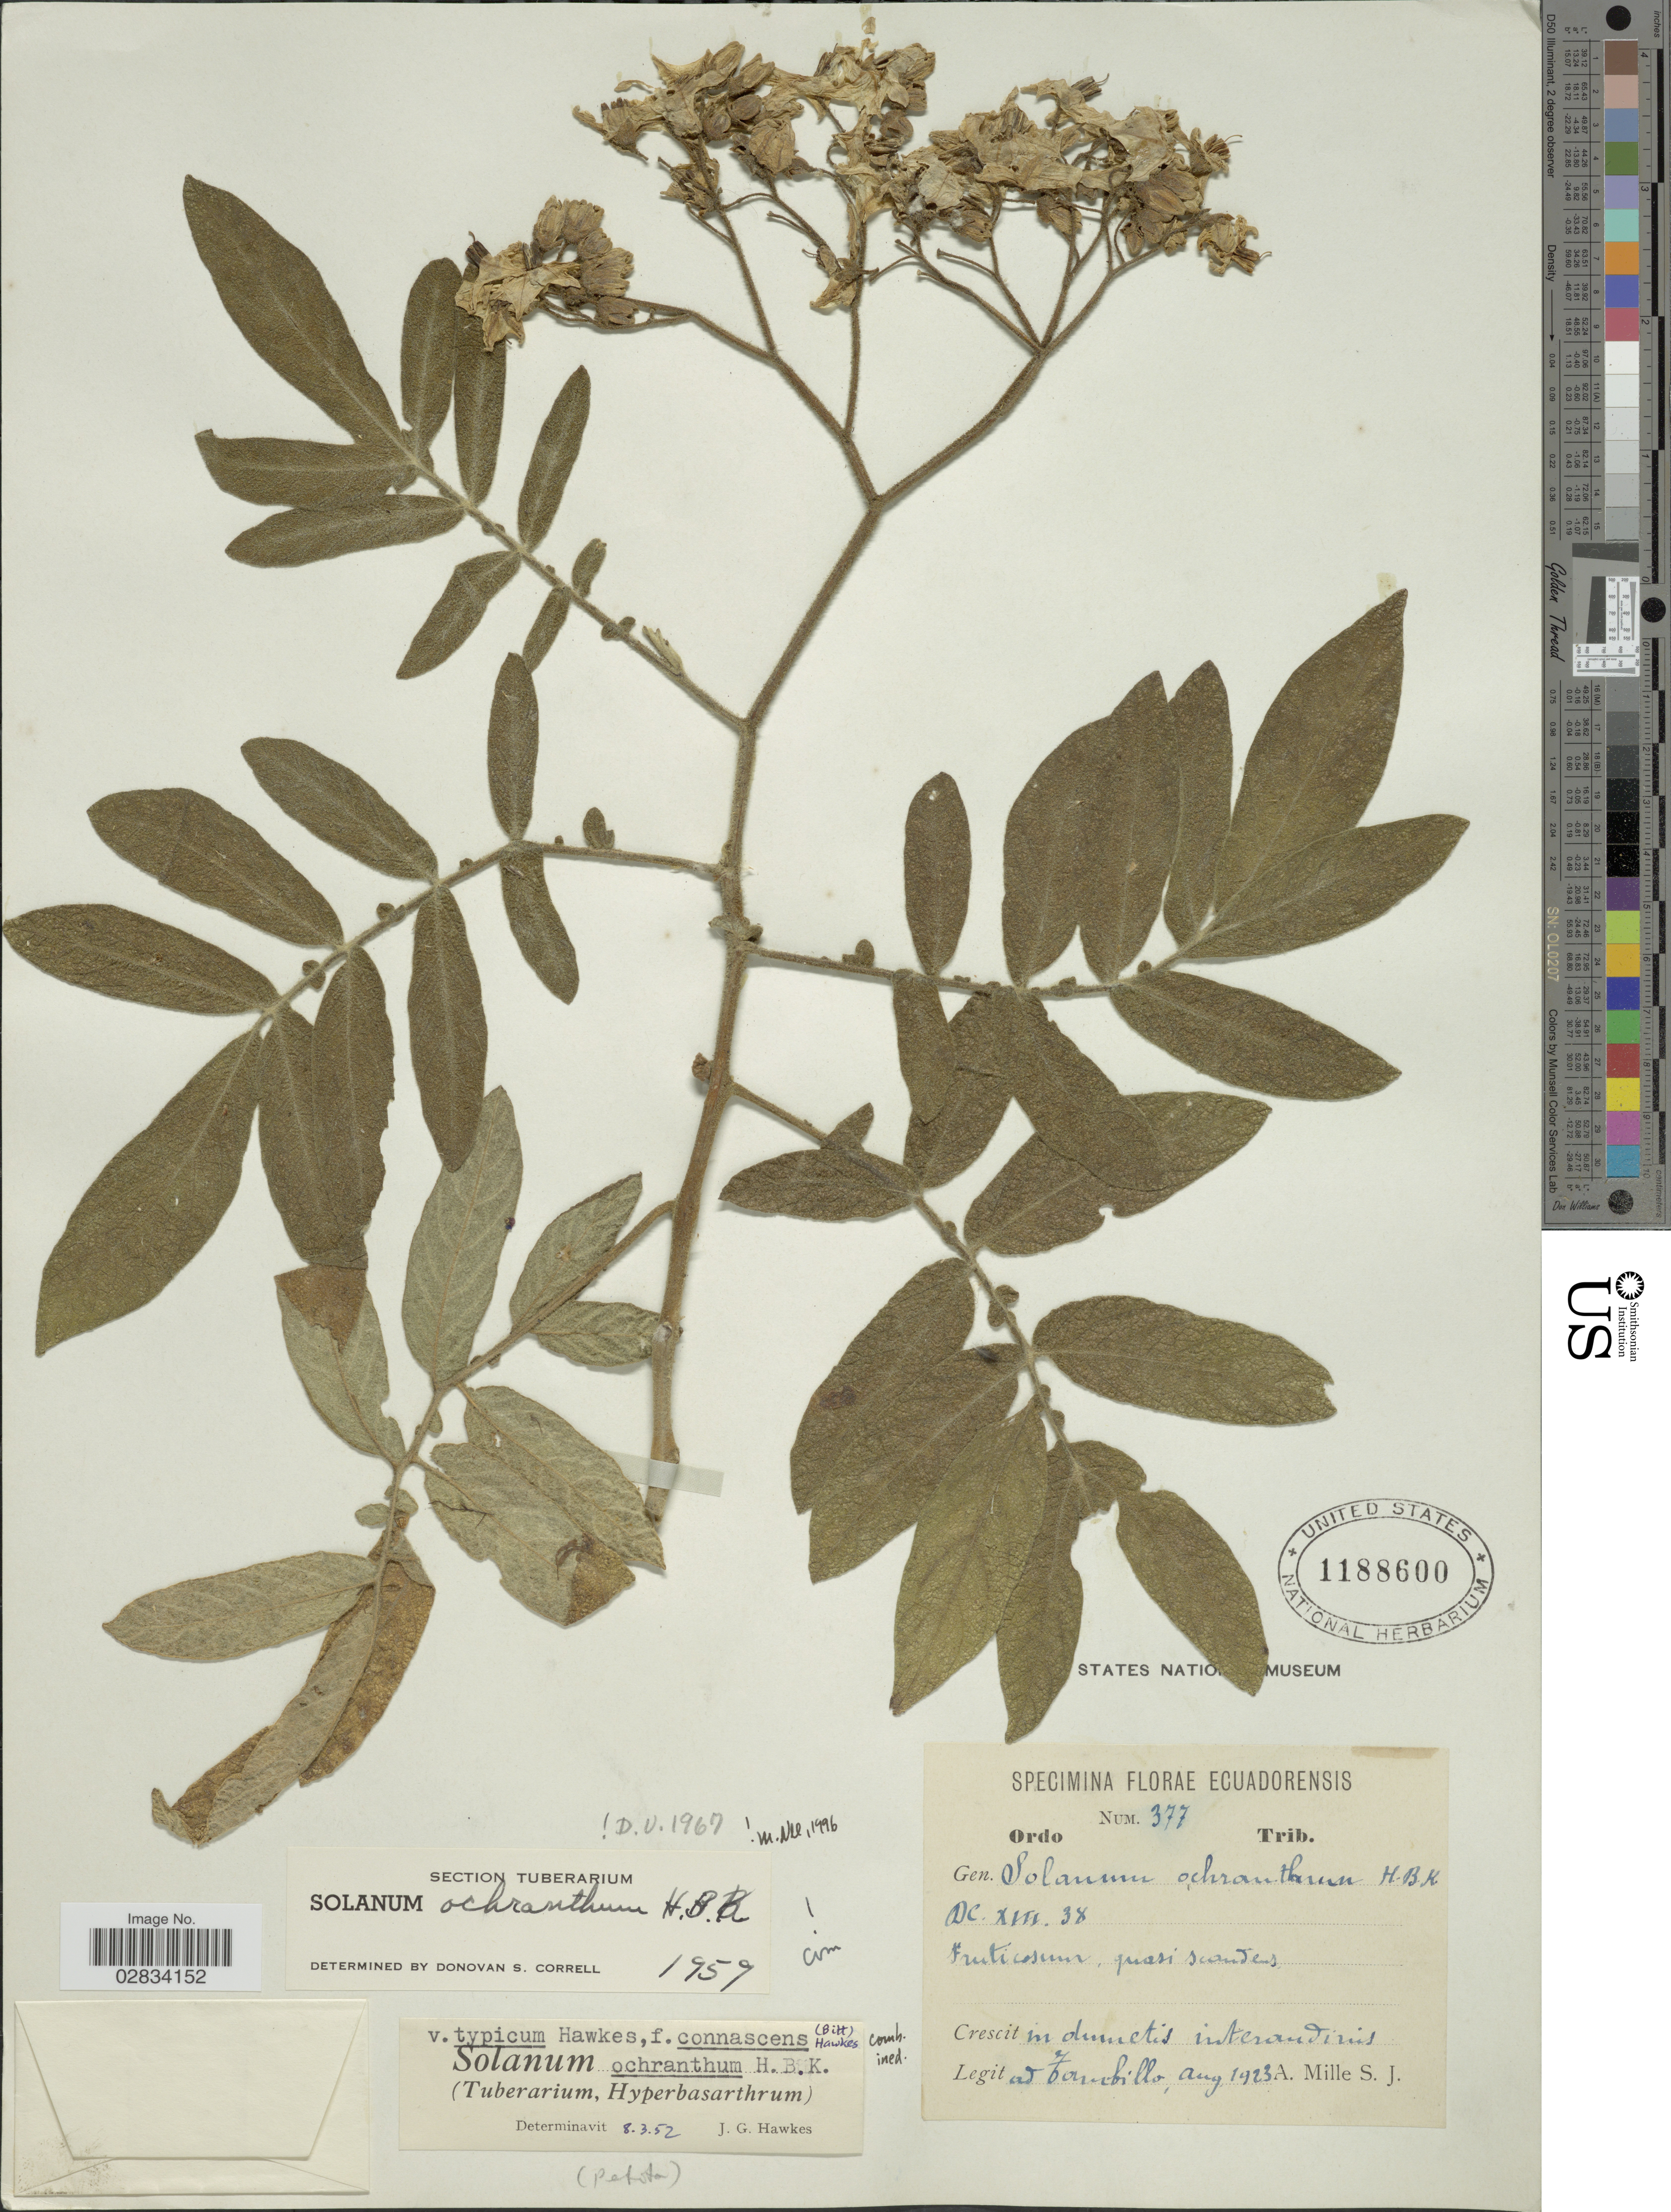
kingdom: Plantae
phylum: Tracheophyta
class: Magnoliopsida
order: Solanales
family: Solanaceae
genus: Solanum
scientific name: Solanum ochranthum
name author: Dunal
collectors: A. Mille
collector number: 377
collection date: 1923-08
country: Ecuador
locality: Crescit: in dumetis interandinis, ad Tambillo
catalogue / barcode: US 1188600